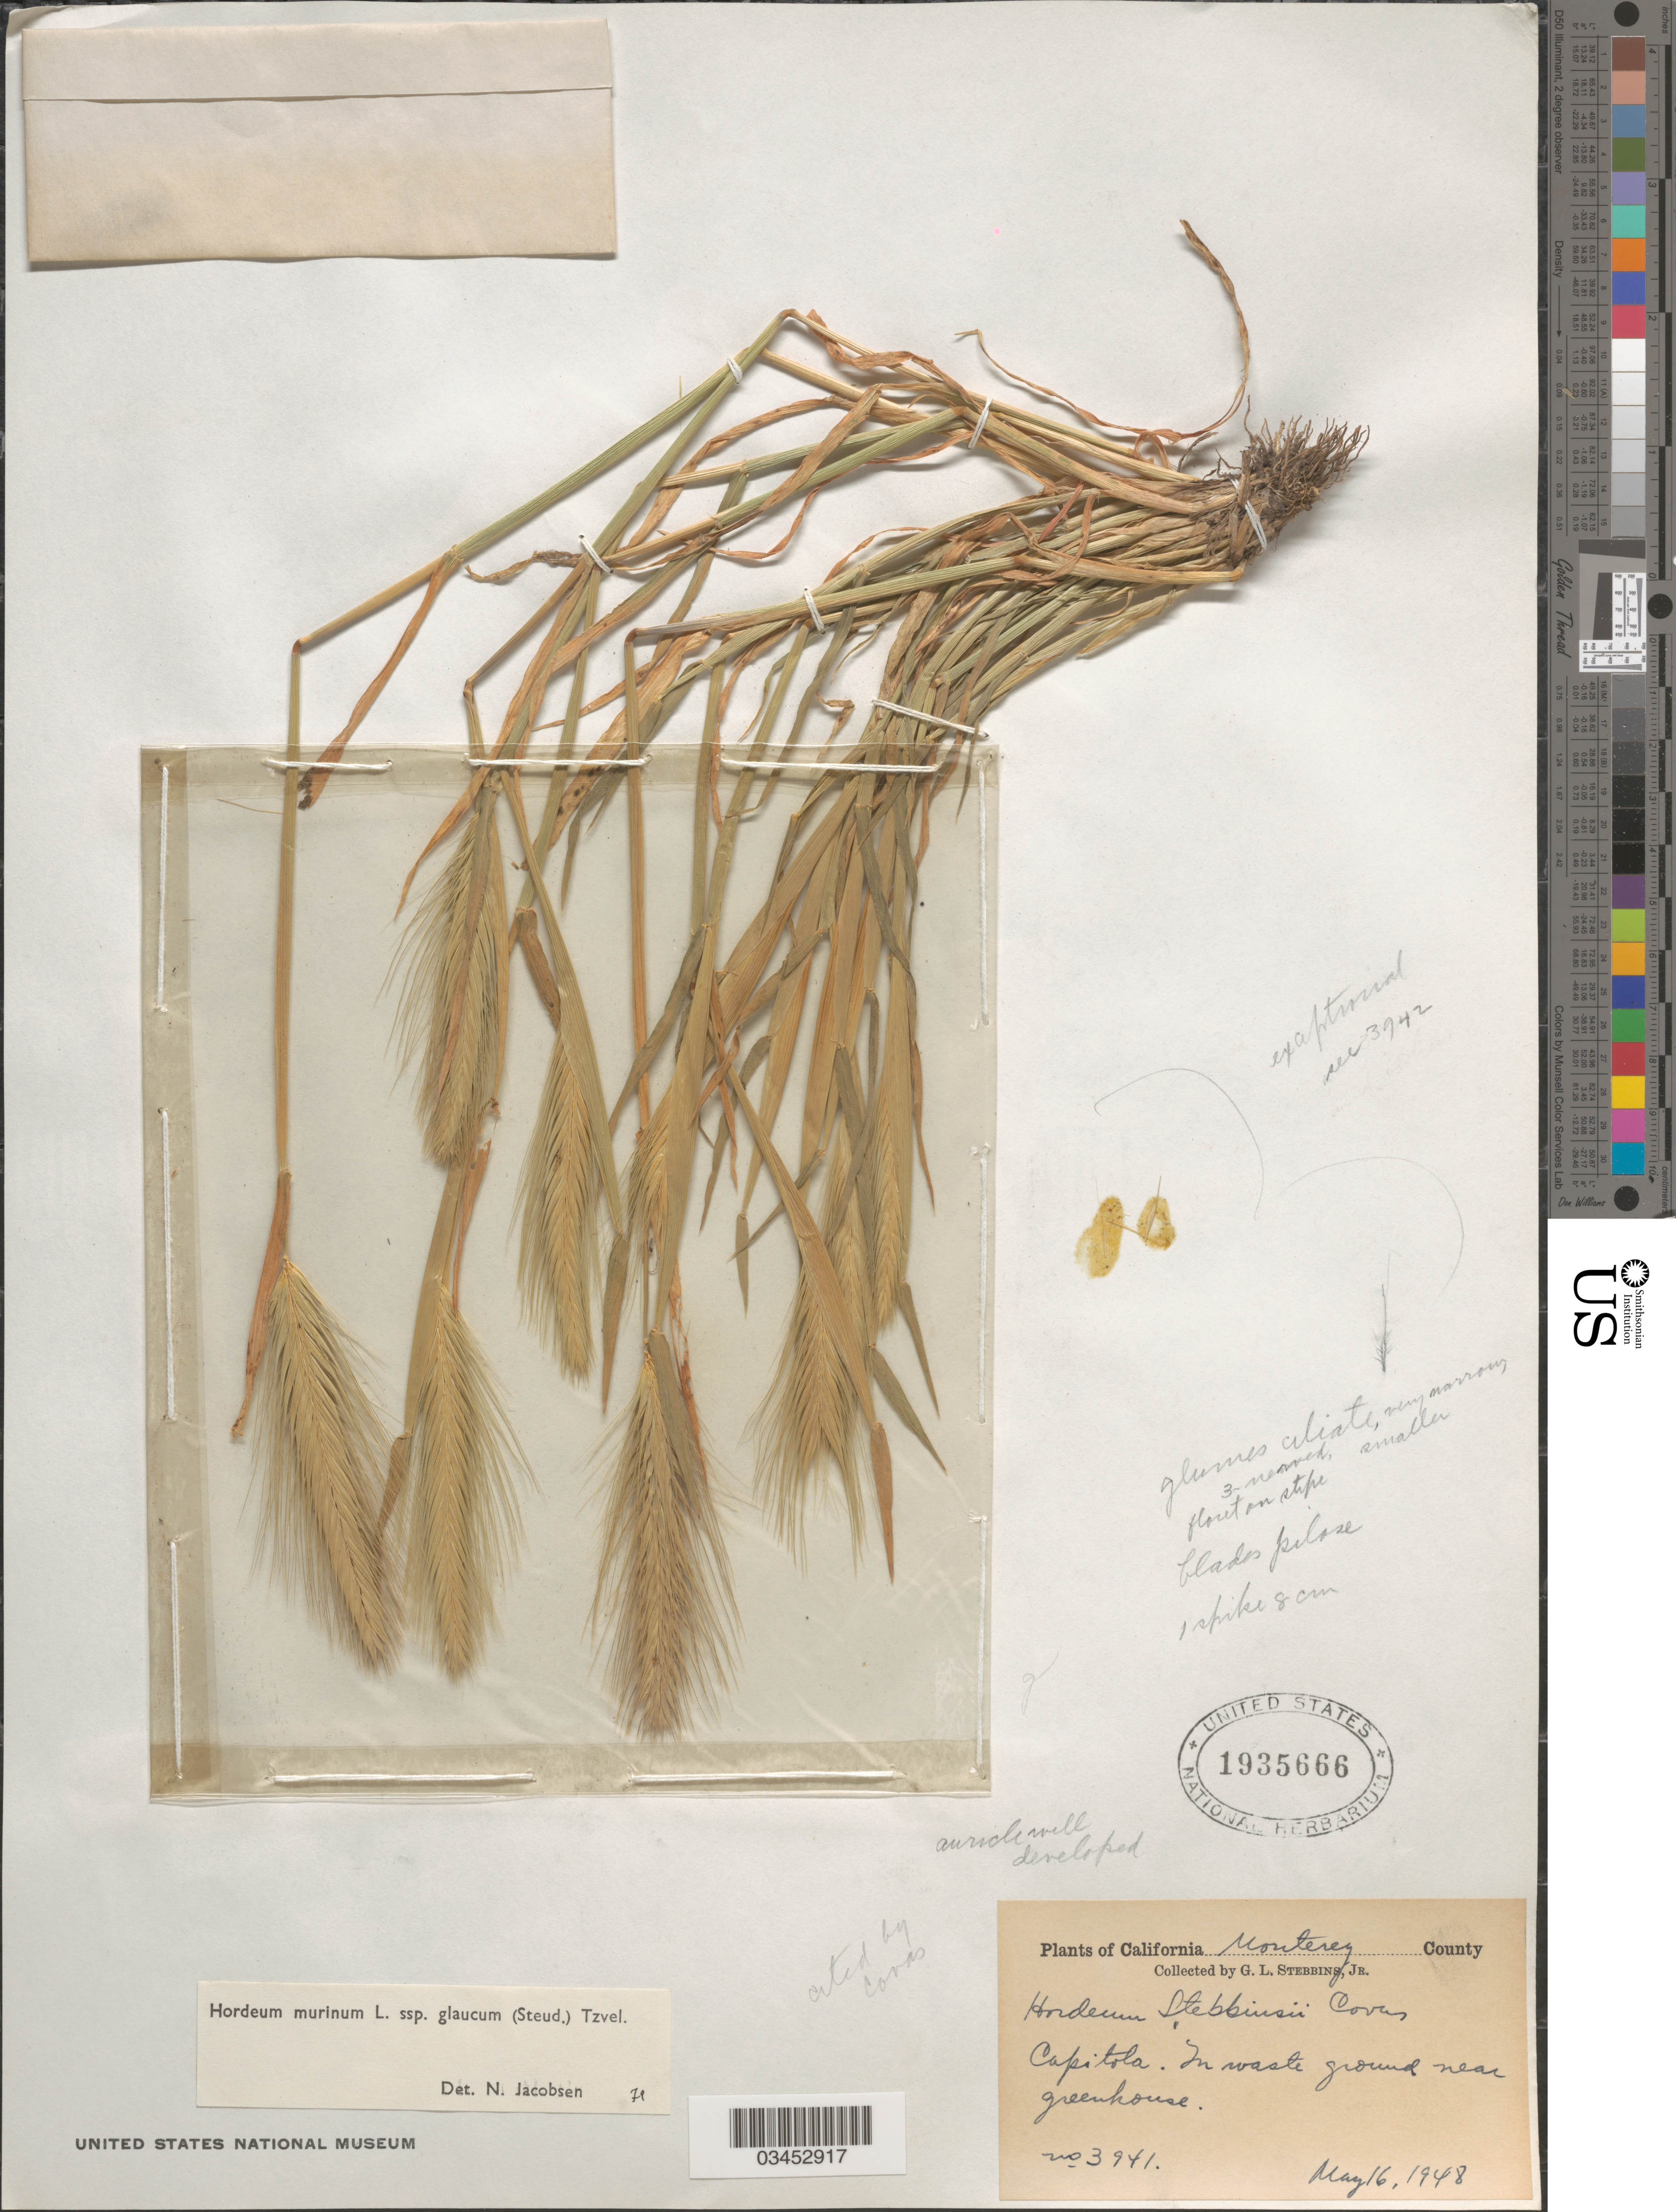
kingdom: Plantae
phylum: Tracheophyta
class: Liliopsida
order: Poales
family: Poaceae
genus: Hordeum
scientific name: Hordeum murinum subsp. glaucum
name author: (Steud.) Tzvelev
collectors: G. L. Stebbins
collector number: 3941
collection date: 1948-05-16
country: United States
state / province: California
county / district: Monterey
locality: Monterey County. Capitola. In waste ground near greenhouse.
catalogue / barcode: US 1935666